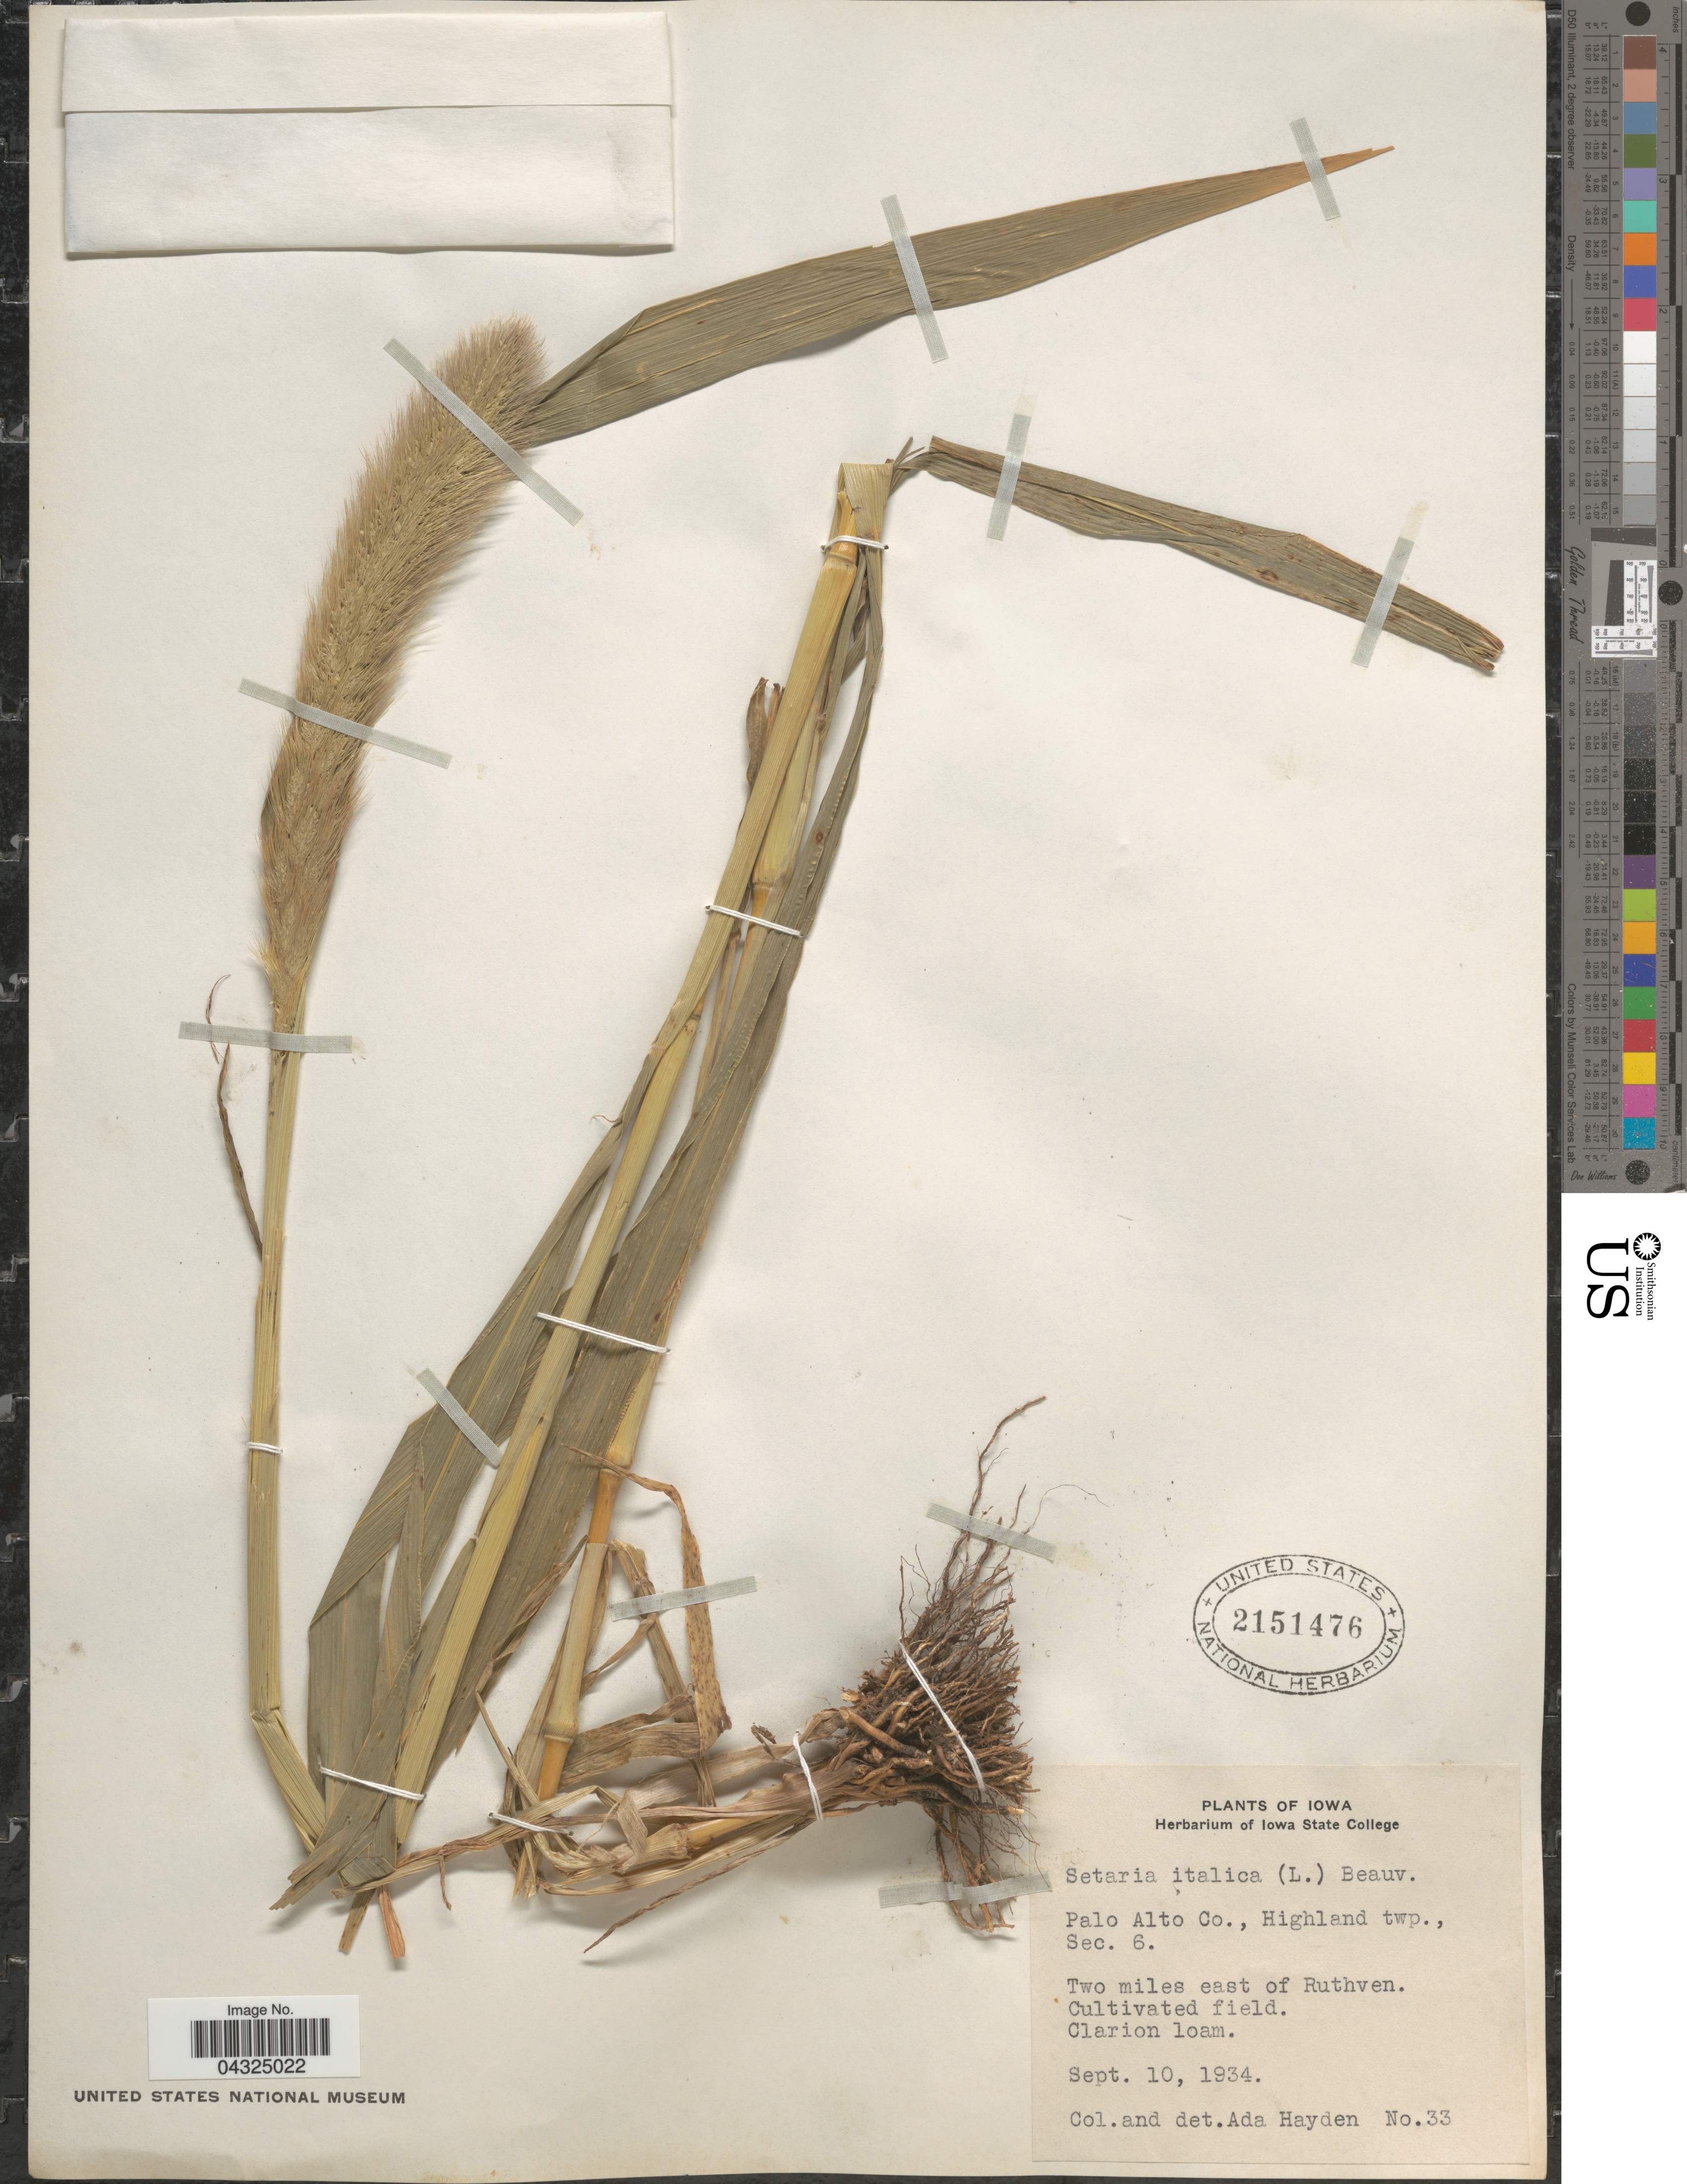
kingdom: Plantae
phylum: Tracheophyta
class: Liliopsida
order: Poales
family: Poaceae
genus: Setaria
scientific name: Setaria italica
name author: (L.) P. Beauv.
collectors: Ada Hayden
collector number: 33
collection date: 1934-09-10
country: United States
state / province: Iowa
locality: Palo Alto Co., Highland twp., Sec. 6. Two miles east of Ruthven.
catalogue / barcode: US 2151476